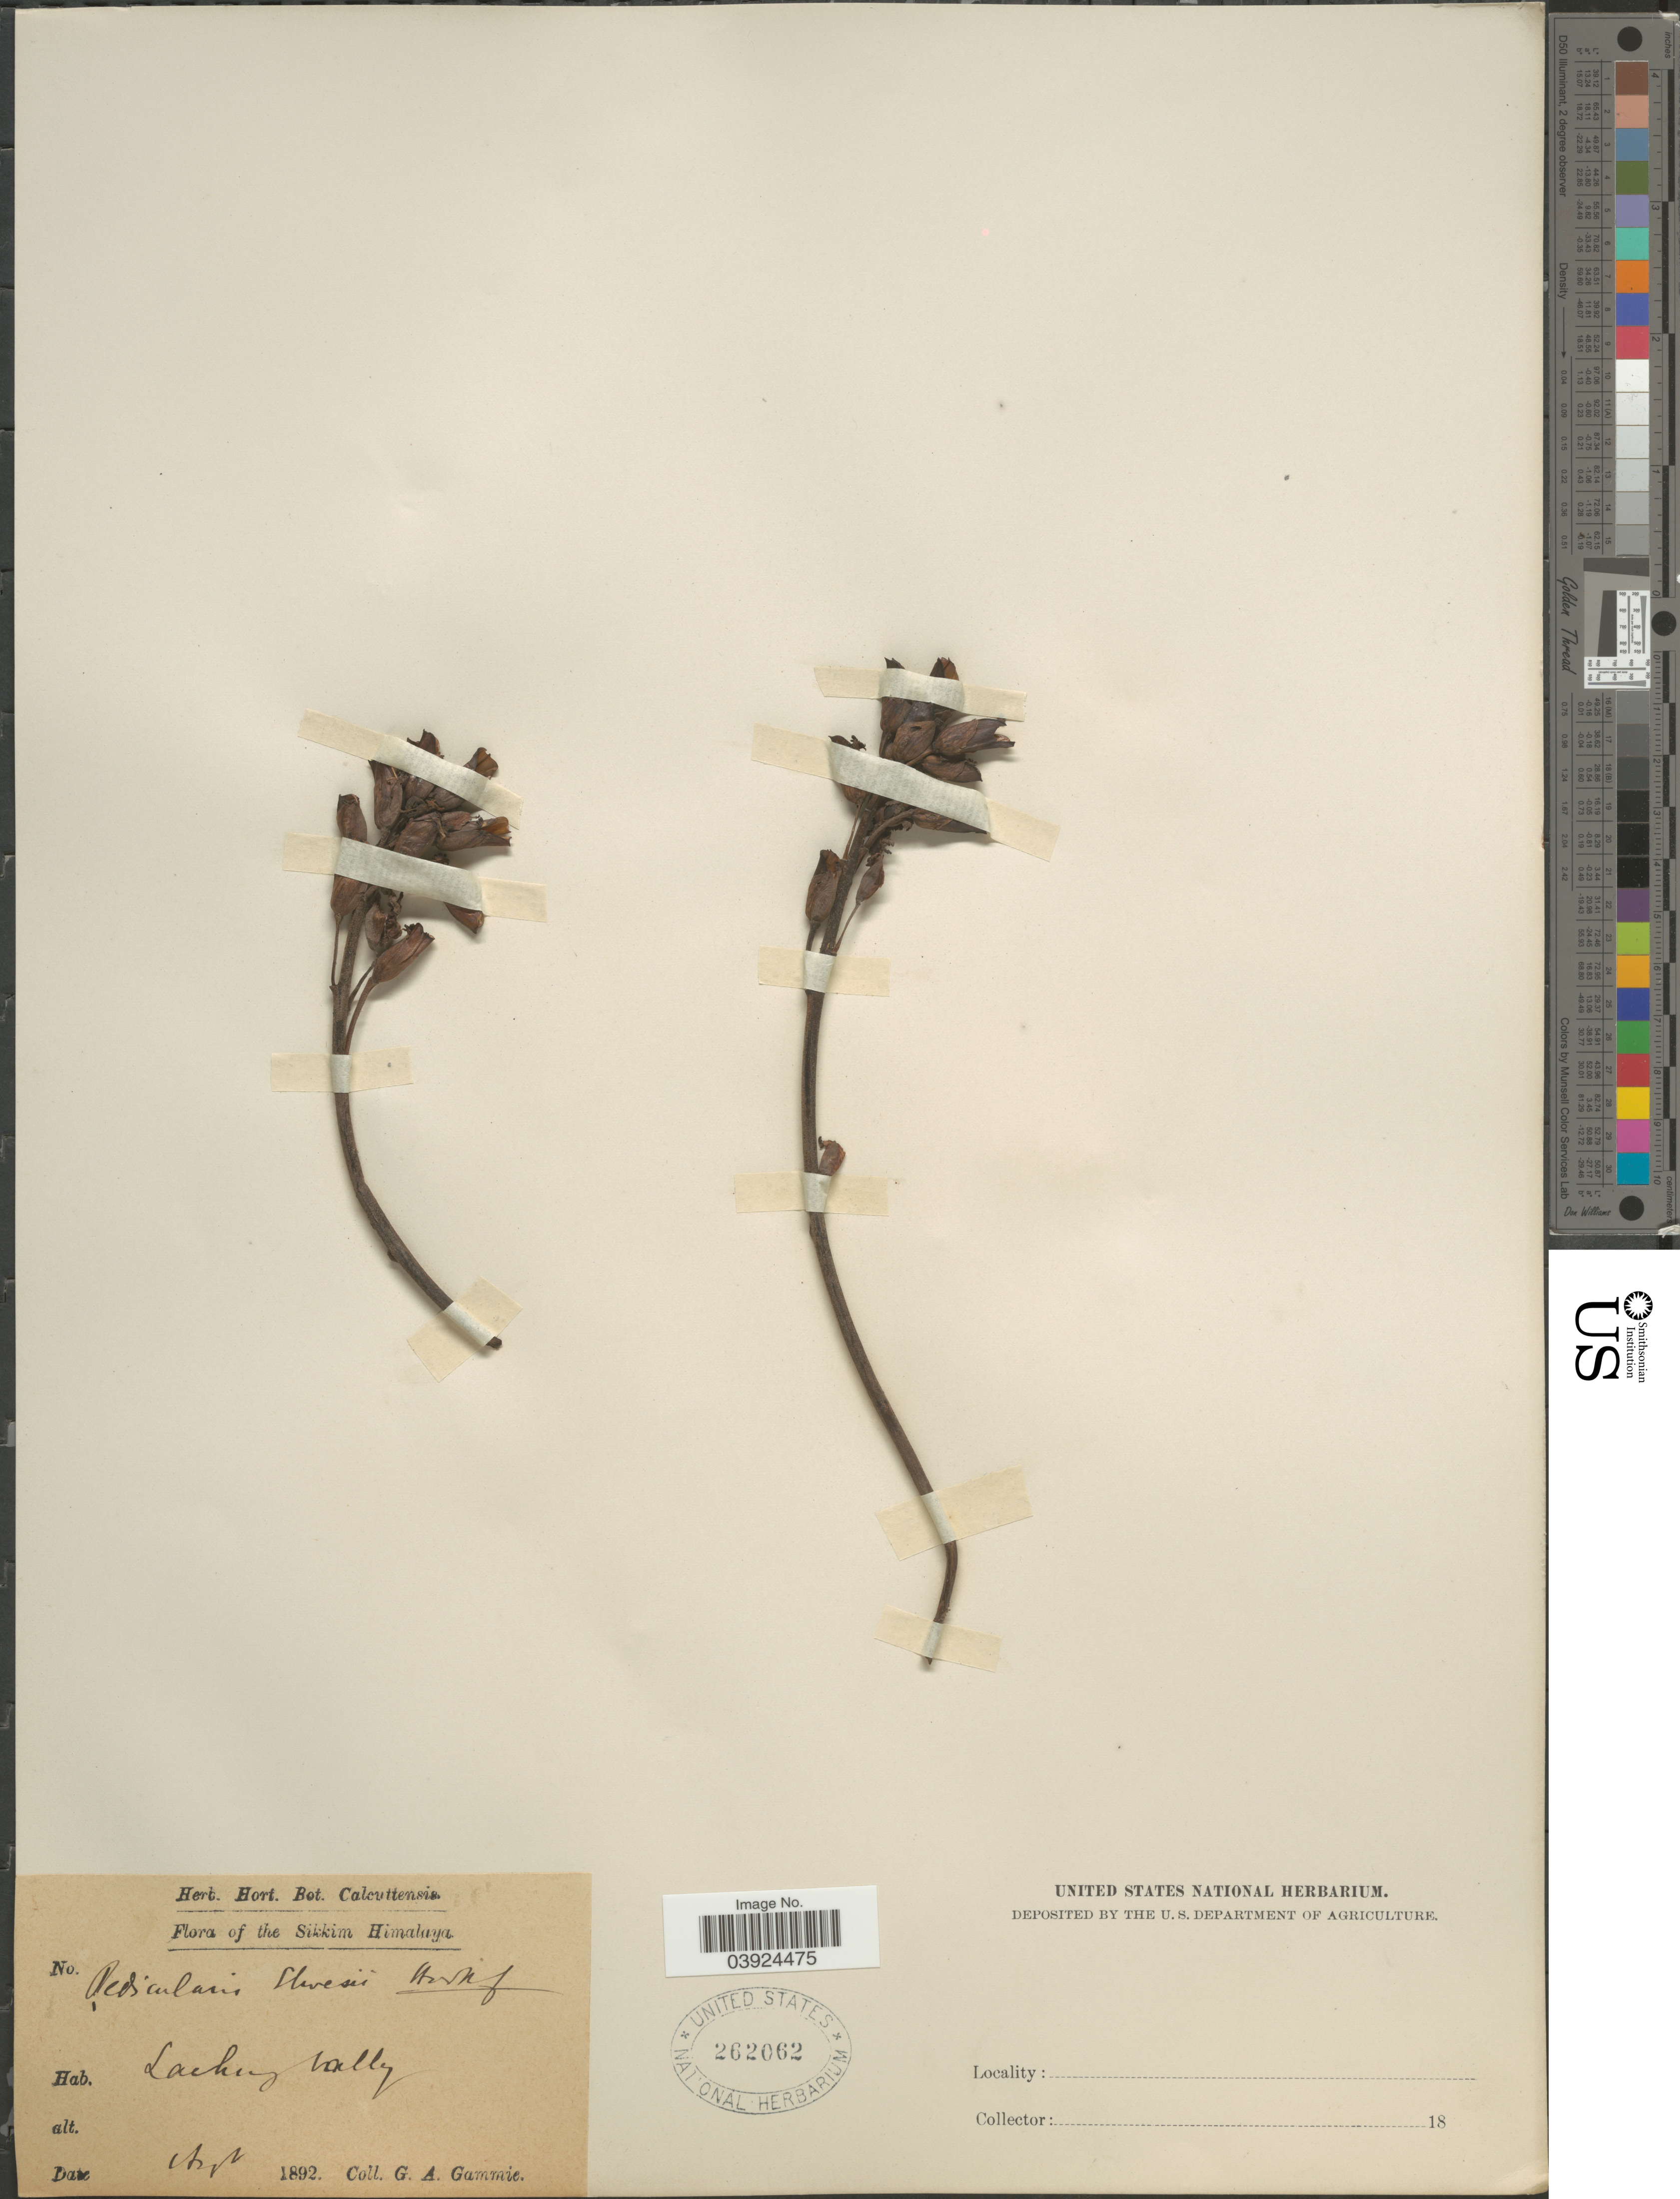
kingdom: Plantae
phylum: Tracheophyta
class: Magnoliopsida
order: Lamiales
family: Orobanchaceae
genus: Pedicularis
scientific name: Pedicularis elwesii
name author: Hook. f.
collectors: G. Gammie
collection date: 1892-04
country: India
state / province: Sikkim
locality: The Sikkim Himalaya. Lachung Valley.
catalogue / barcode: US 262062